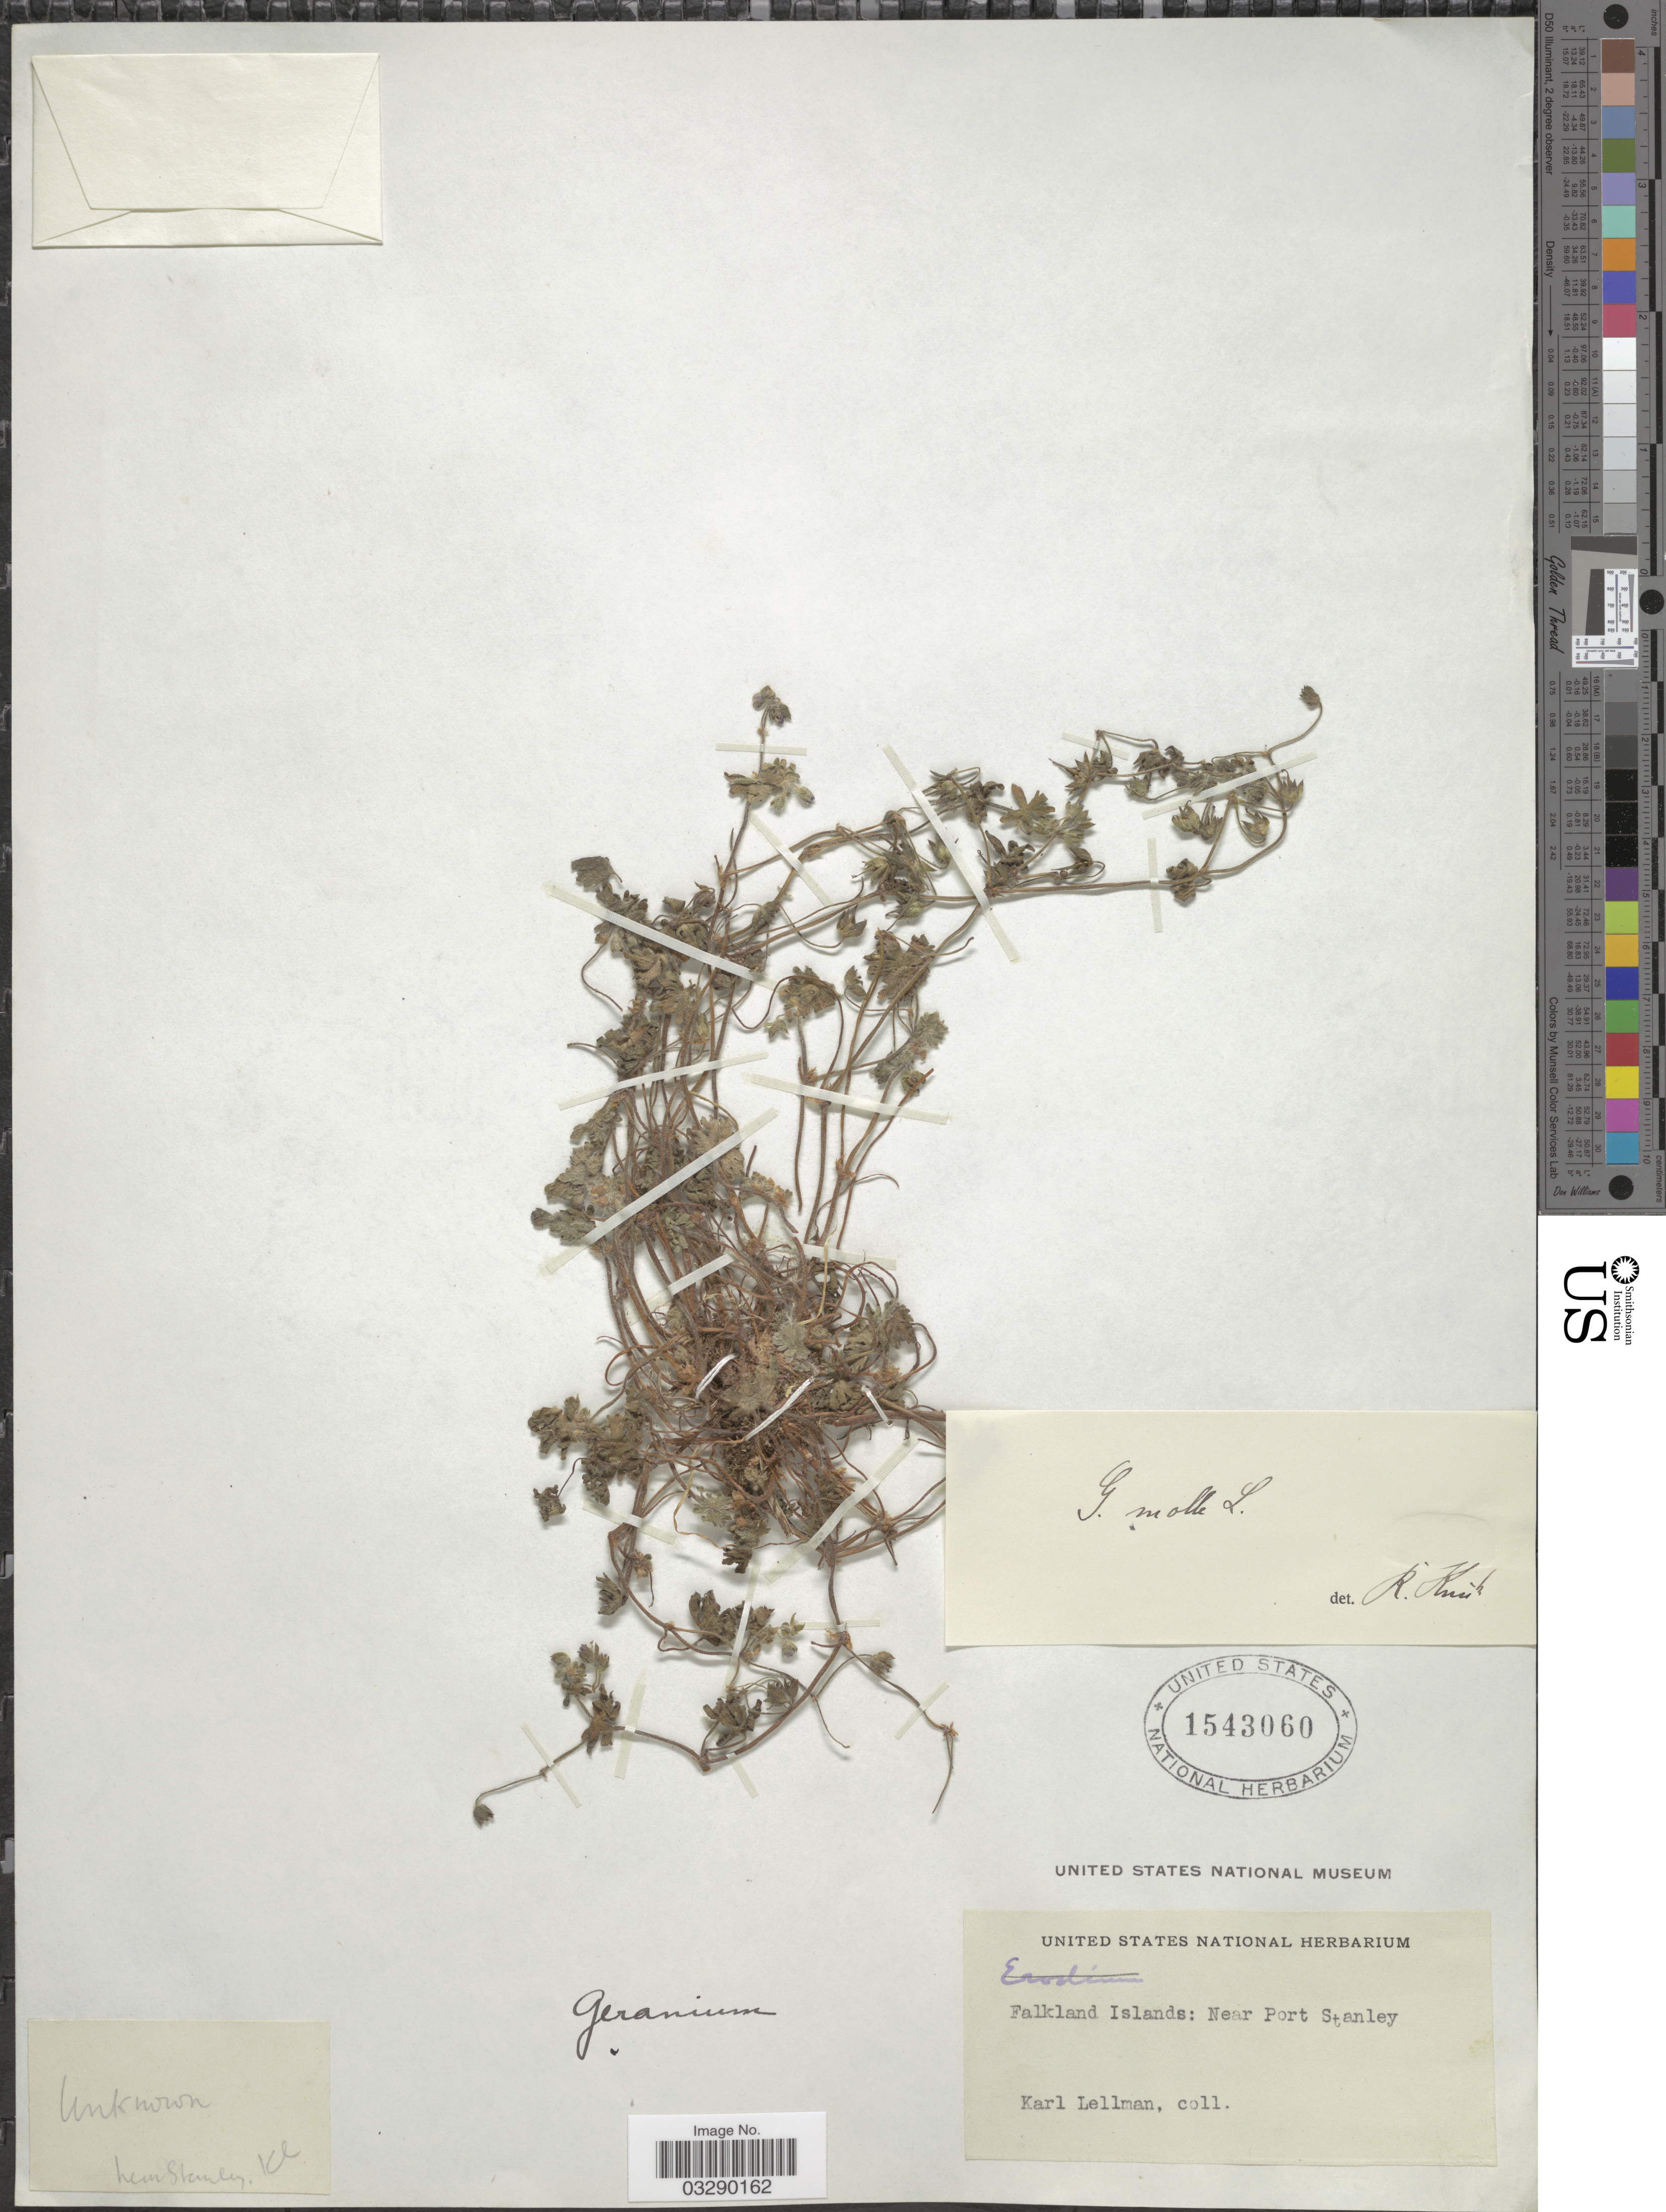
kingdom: Plantae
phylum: Tracheophyta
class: Magnoliopsida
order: Geraniales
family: Geraniaceae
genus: Geranium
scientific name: Geranium molle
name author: L.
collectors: K. Lellman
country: Falkland Islands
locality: Falkland Islands: Near Port Stanley.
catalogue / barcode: US 1543060